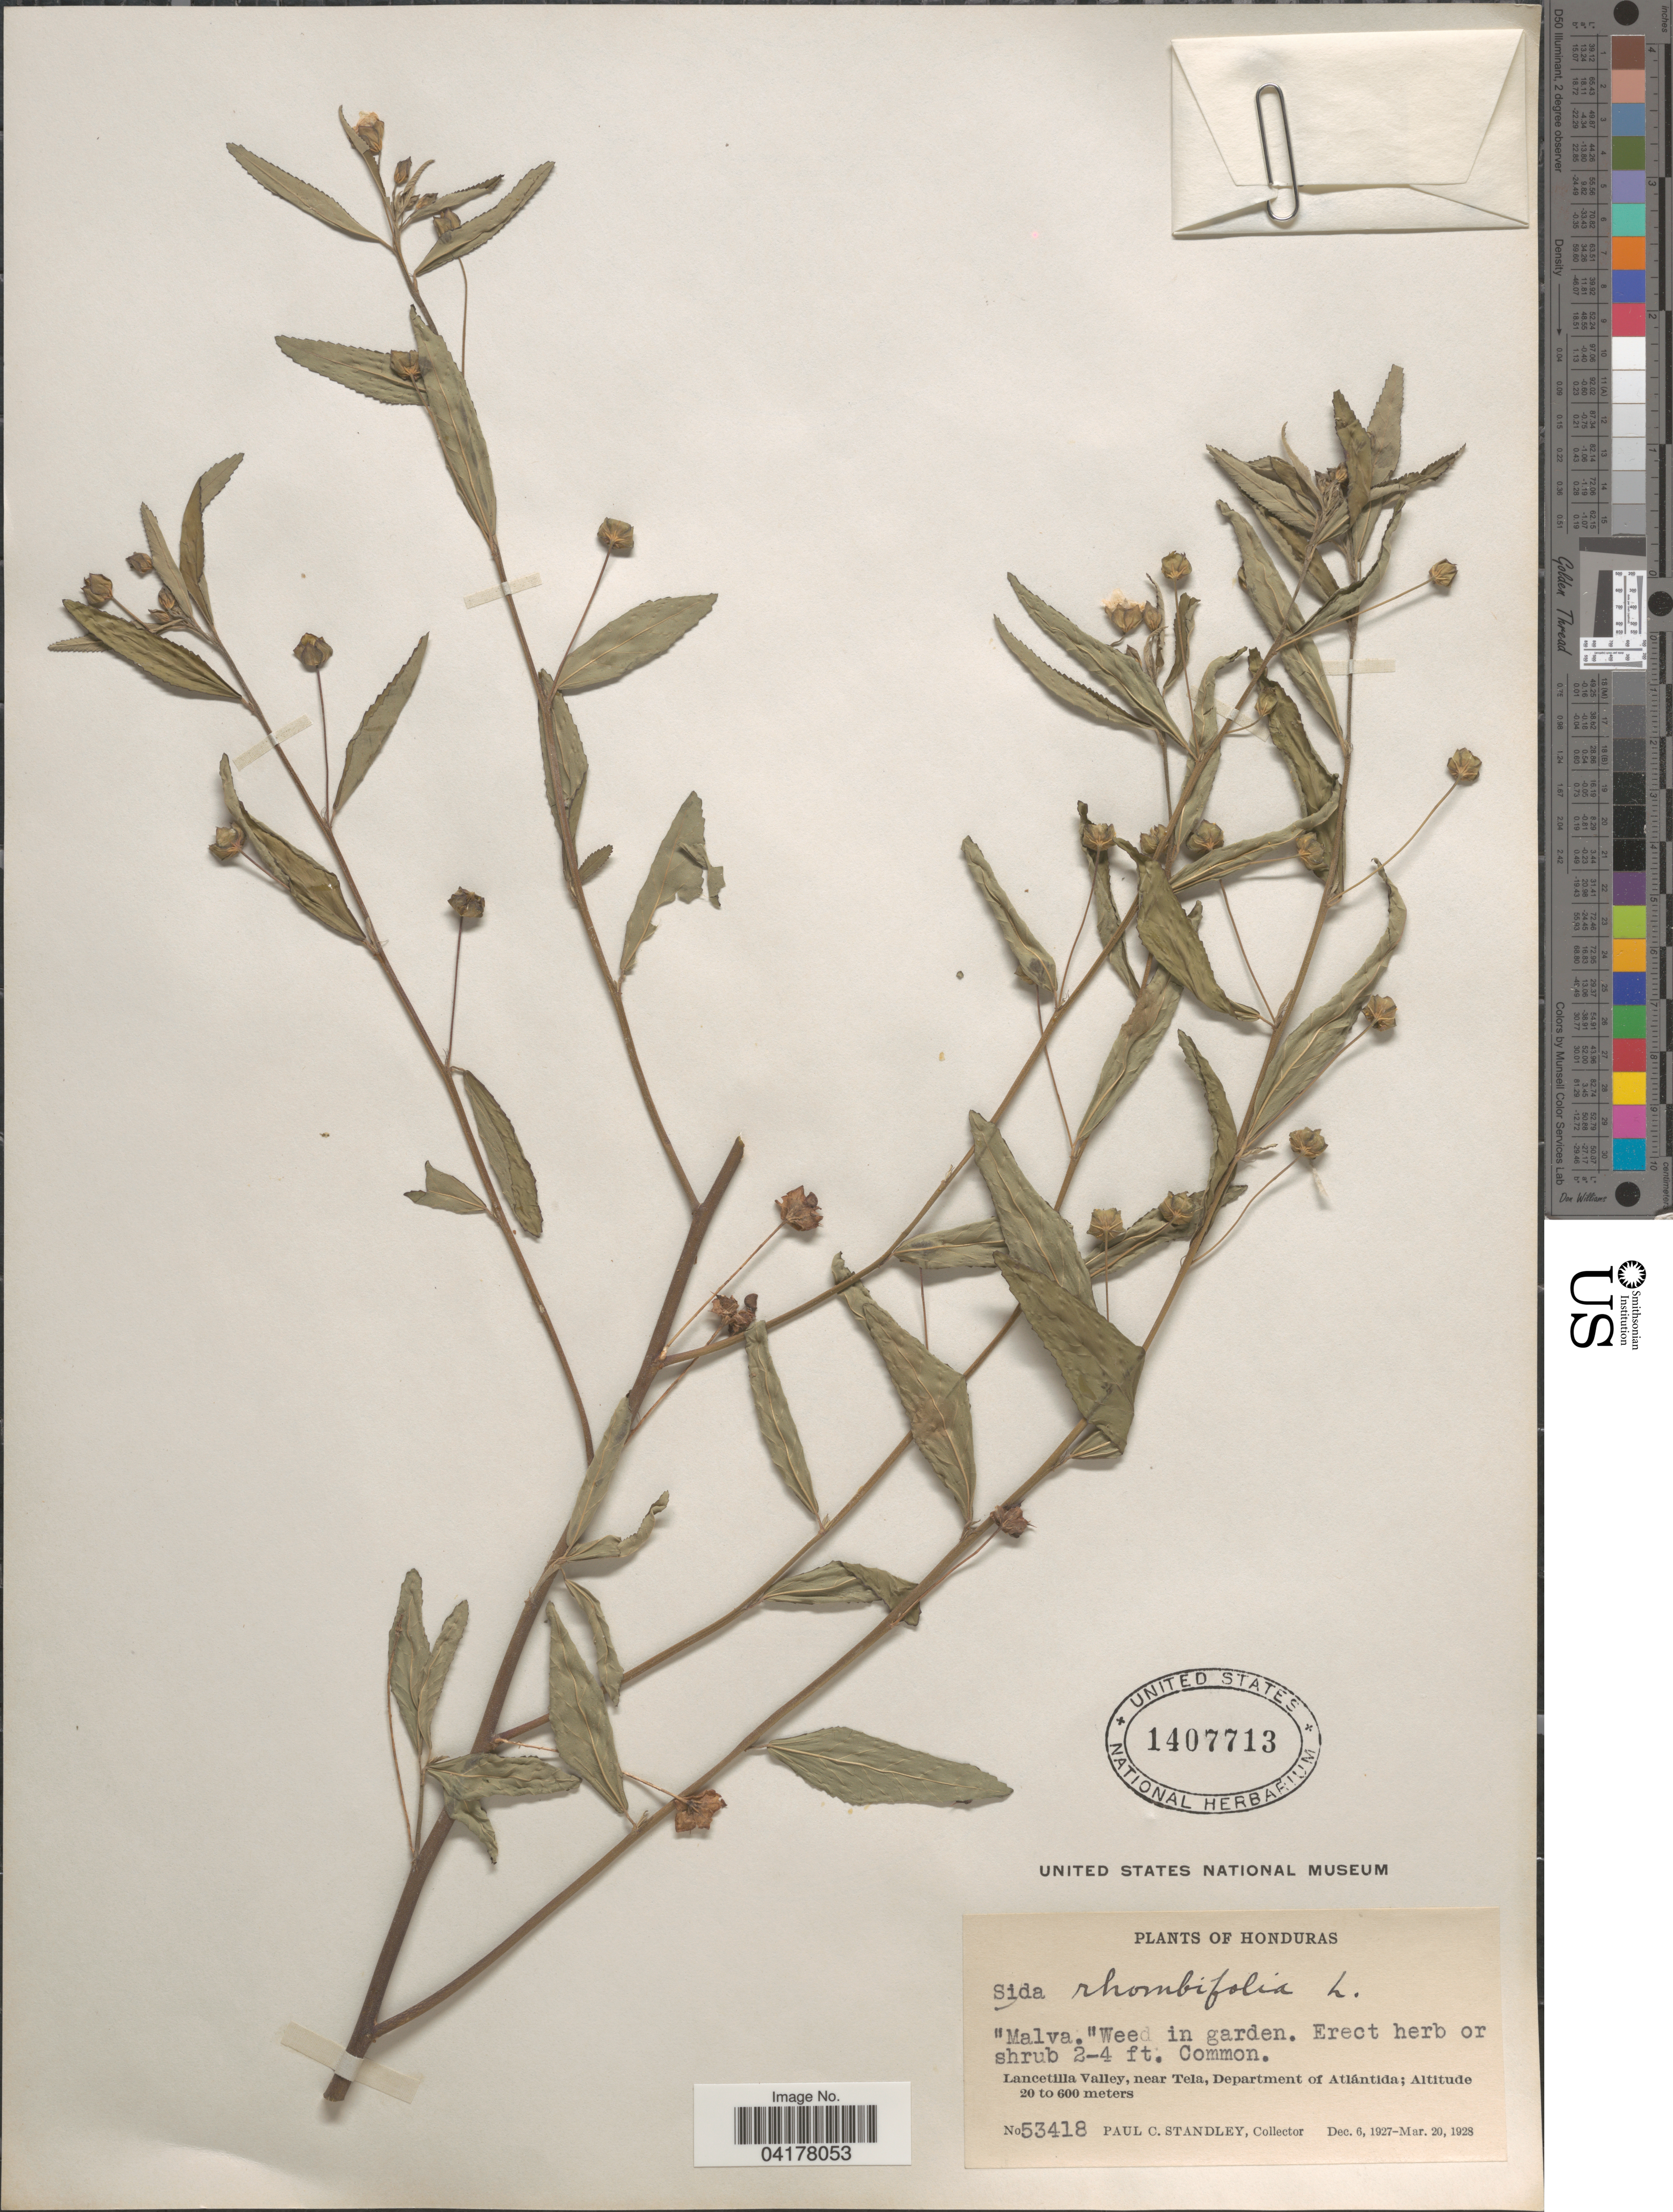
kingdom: Plantae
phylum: Tracheophyta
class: Magnoliopsida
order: Malvales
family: Malvaceae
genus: Sida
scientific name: Sida rhombifolia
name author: L.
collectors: P. C. Standley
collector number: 53418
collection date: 1927-12-06/1928-03-20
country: Honduras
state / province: Atlantida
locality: Lancetilla Valley, near Tela, Department of Atlántida.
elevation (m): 20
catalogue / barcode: US 1407713